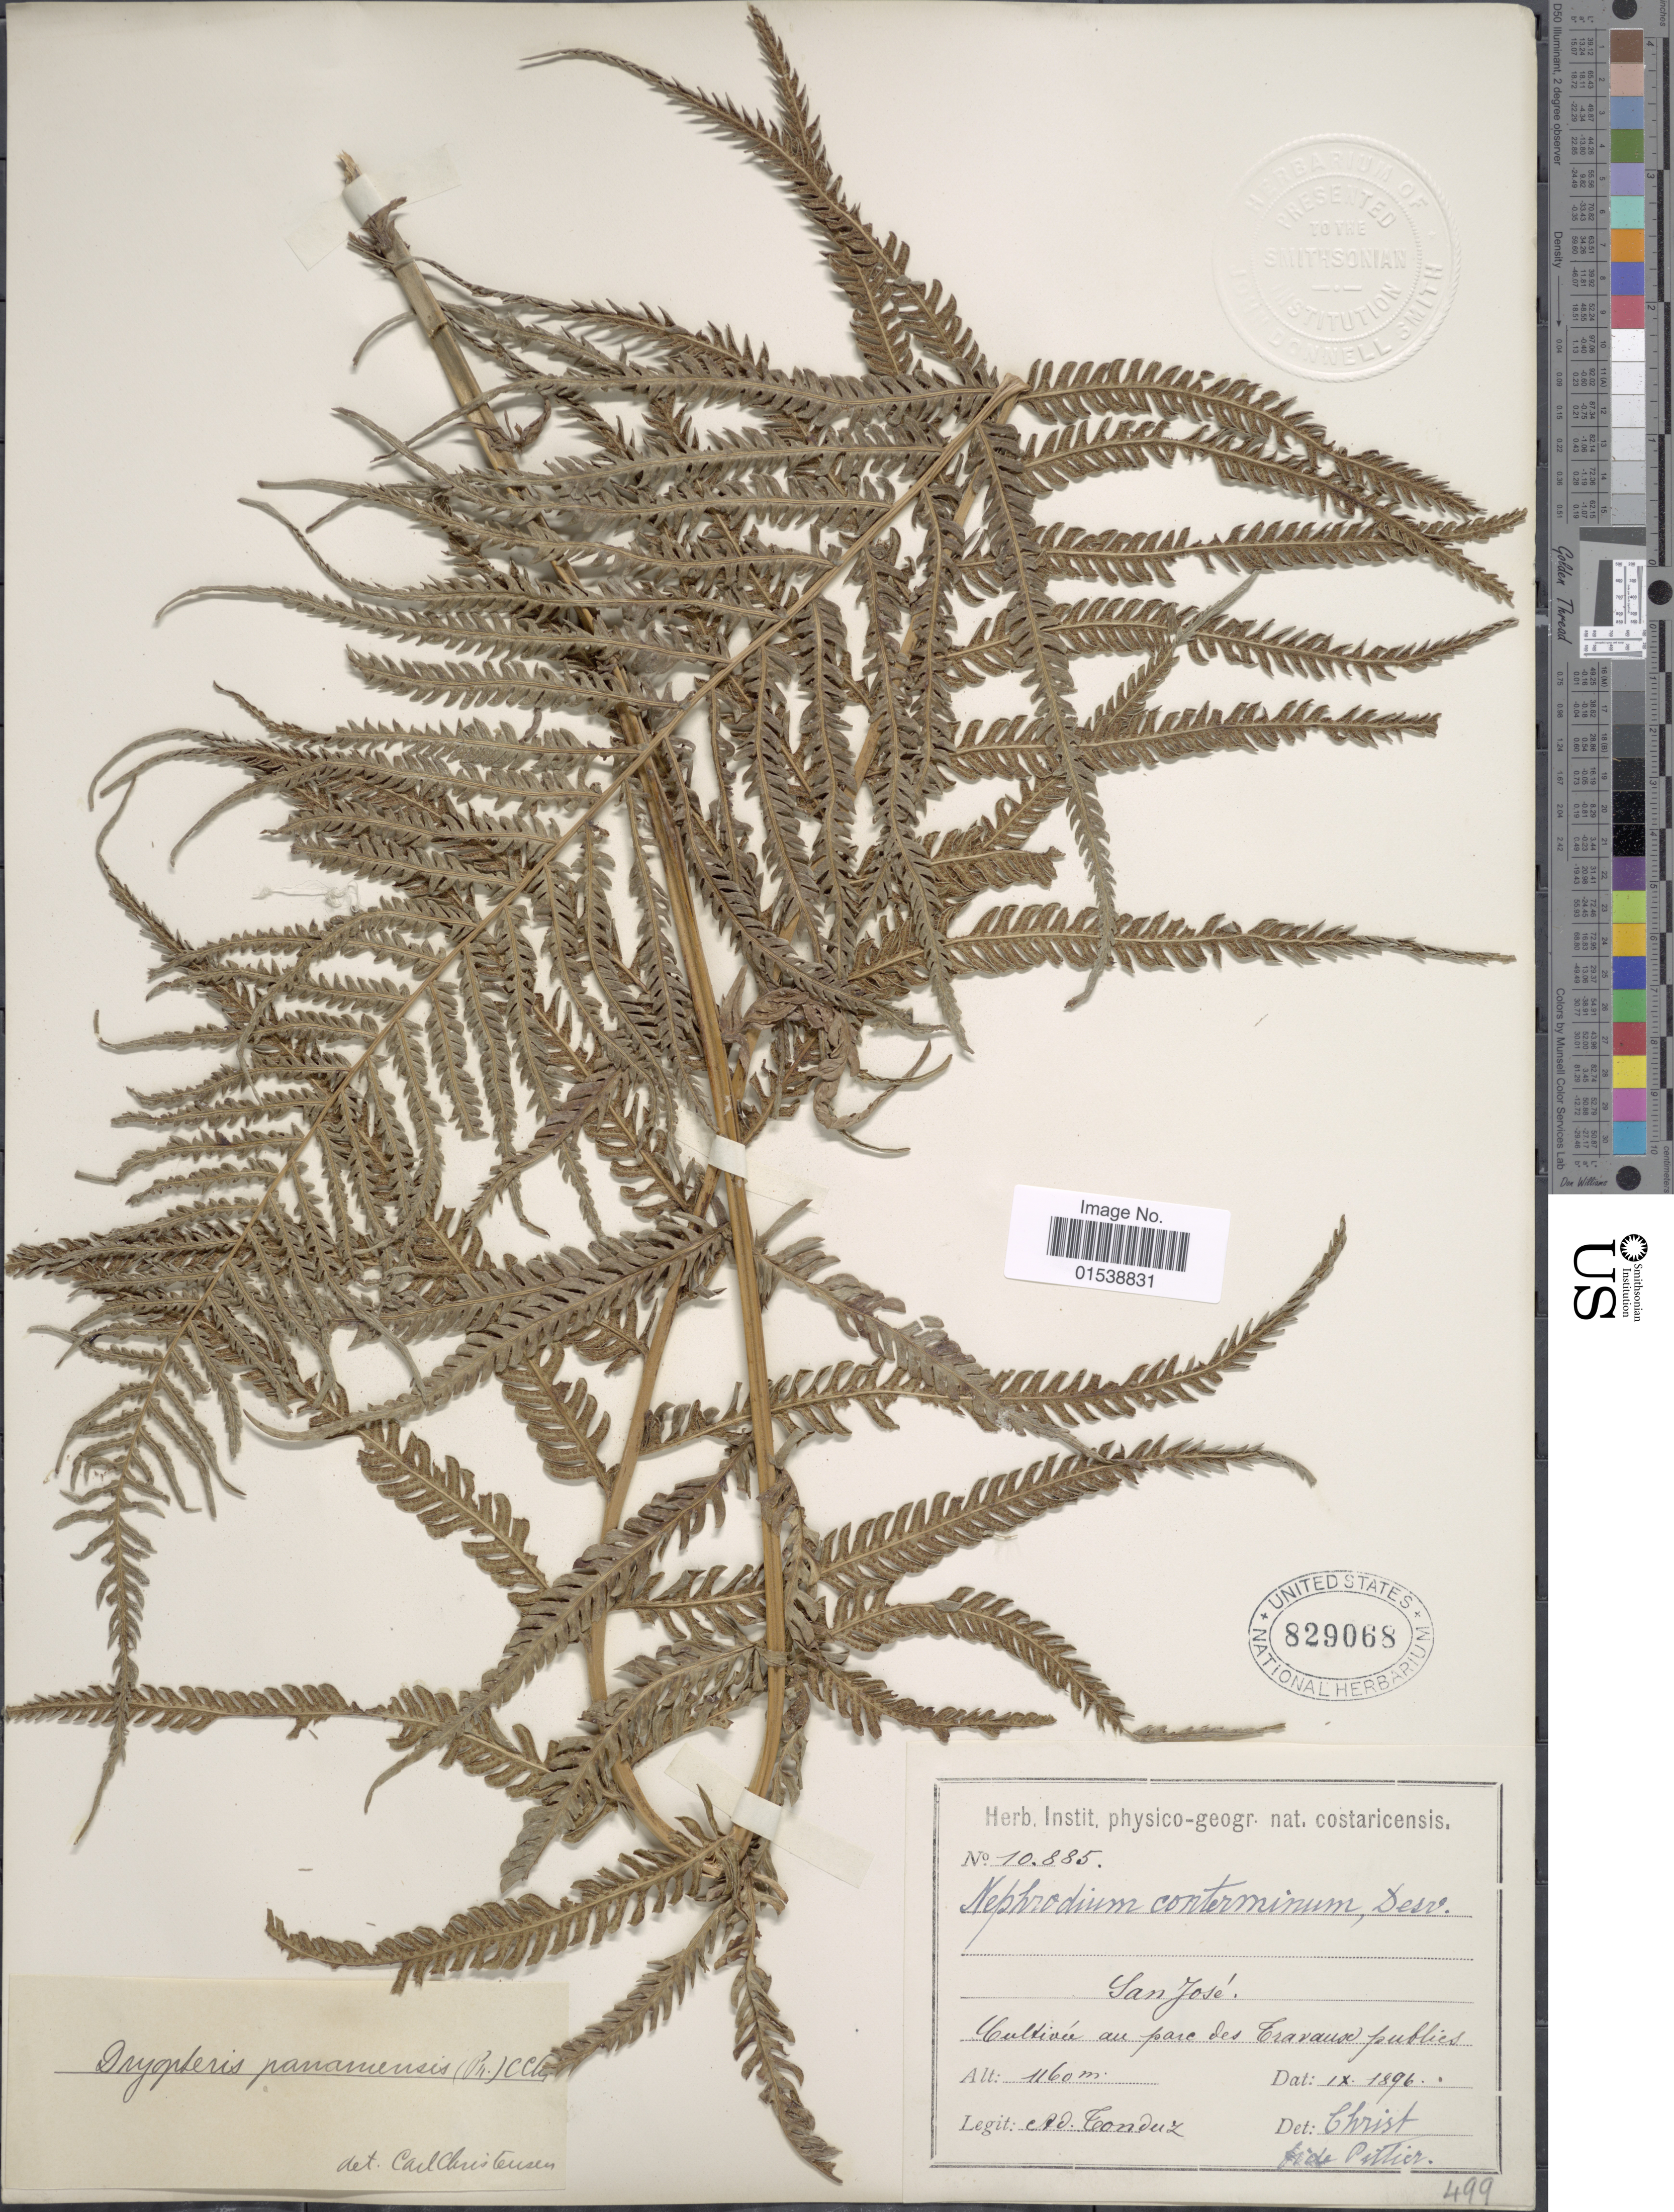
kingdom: Plantae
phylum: Tracheophyta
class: Polypodiopsida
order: Polypodiales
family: Thelypteridaceae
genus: Amauropelta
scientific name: Amauropelta resinifera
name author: (Desv.) Pic. Serm.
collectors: A. Tonduz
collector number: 10885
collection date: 1896-09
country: Costa Rica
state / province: San José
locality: Parc des Travaux Publics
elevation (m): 1160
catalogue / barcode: US 829068